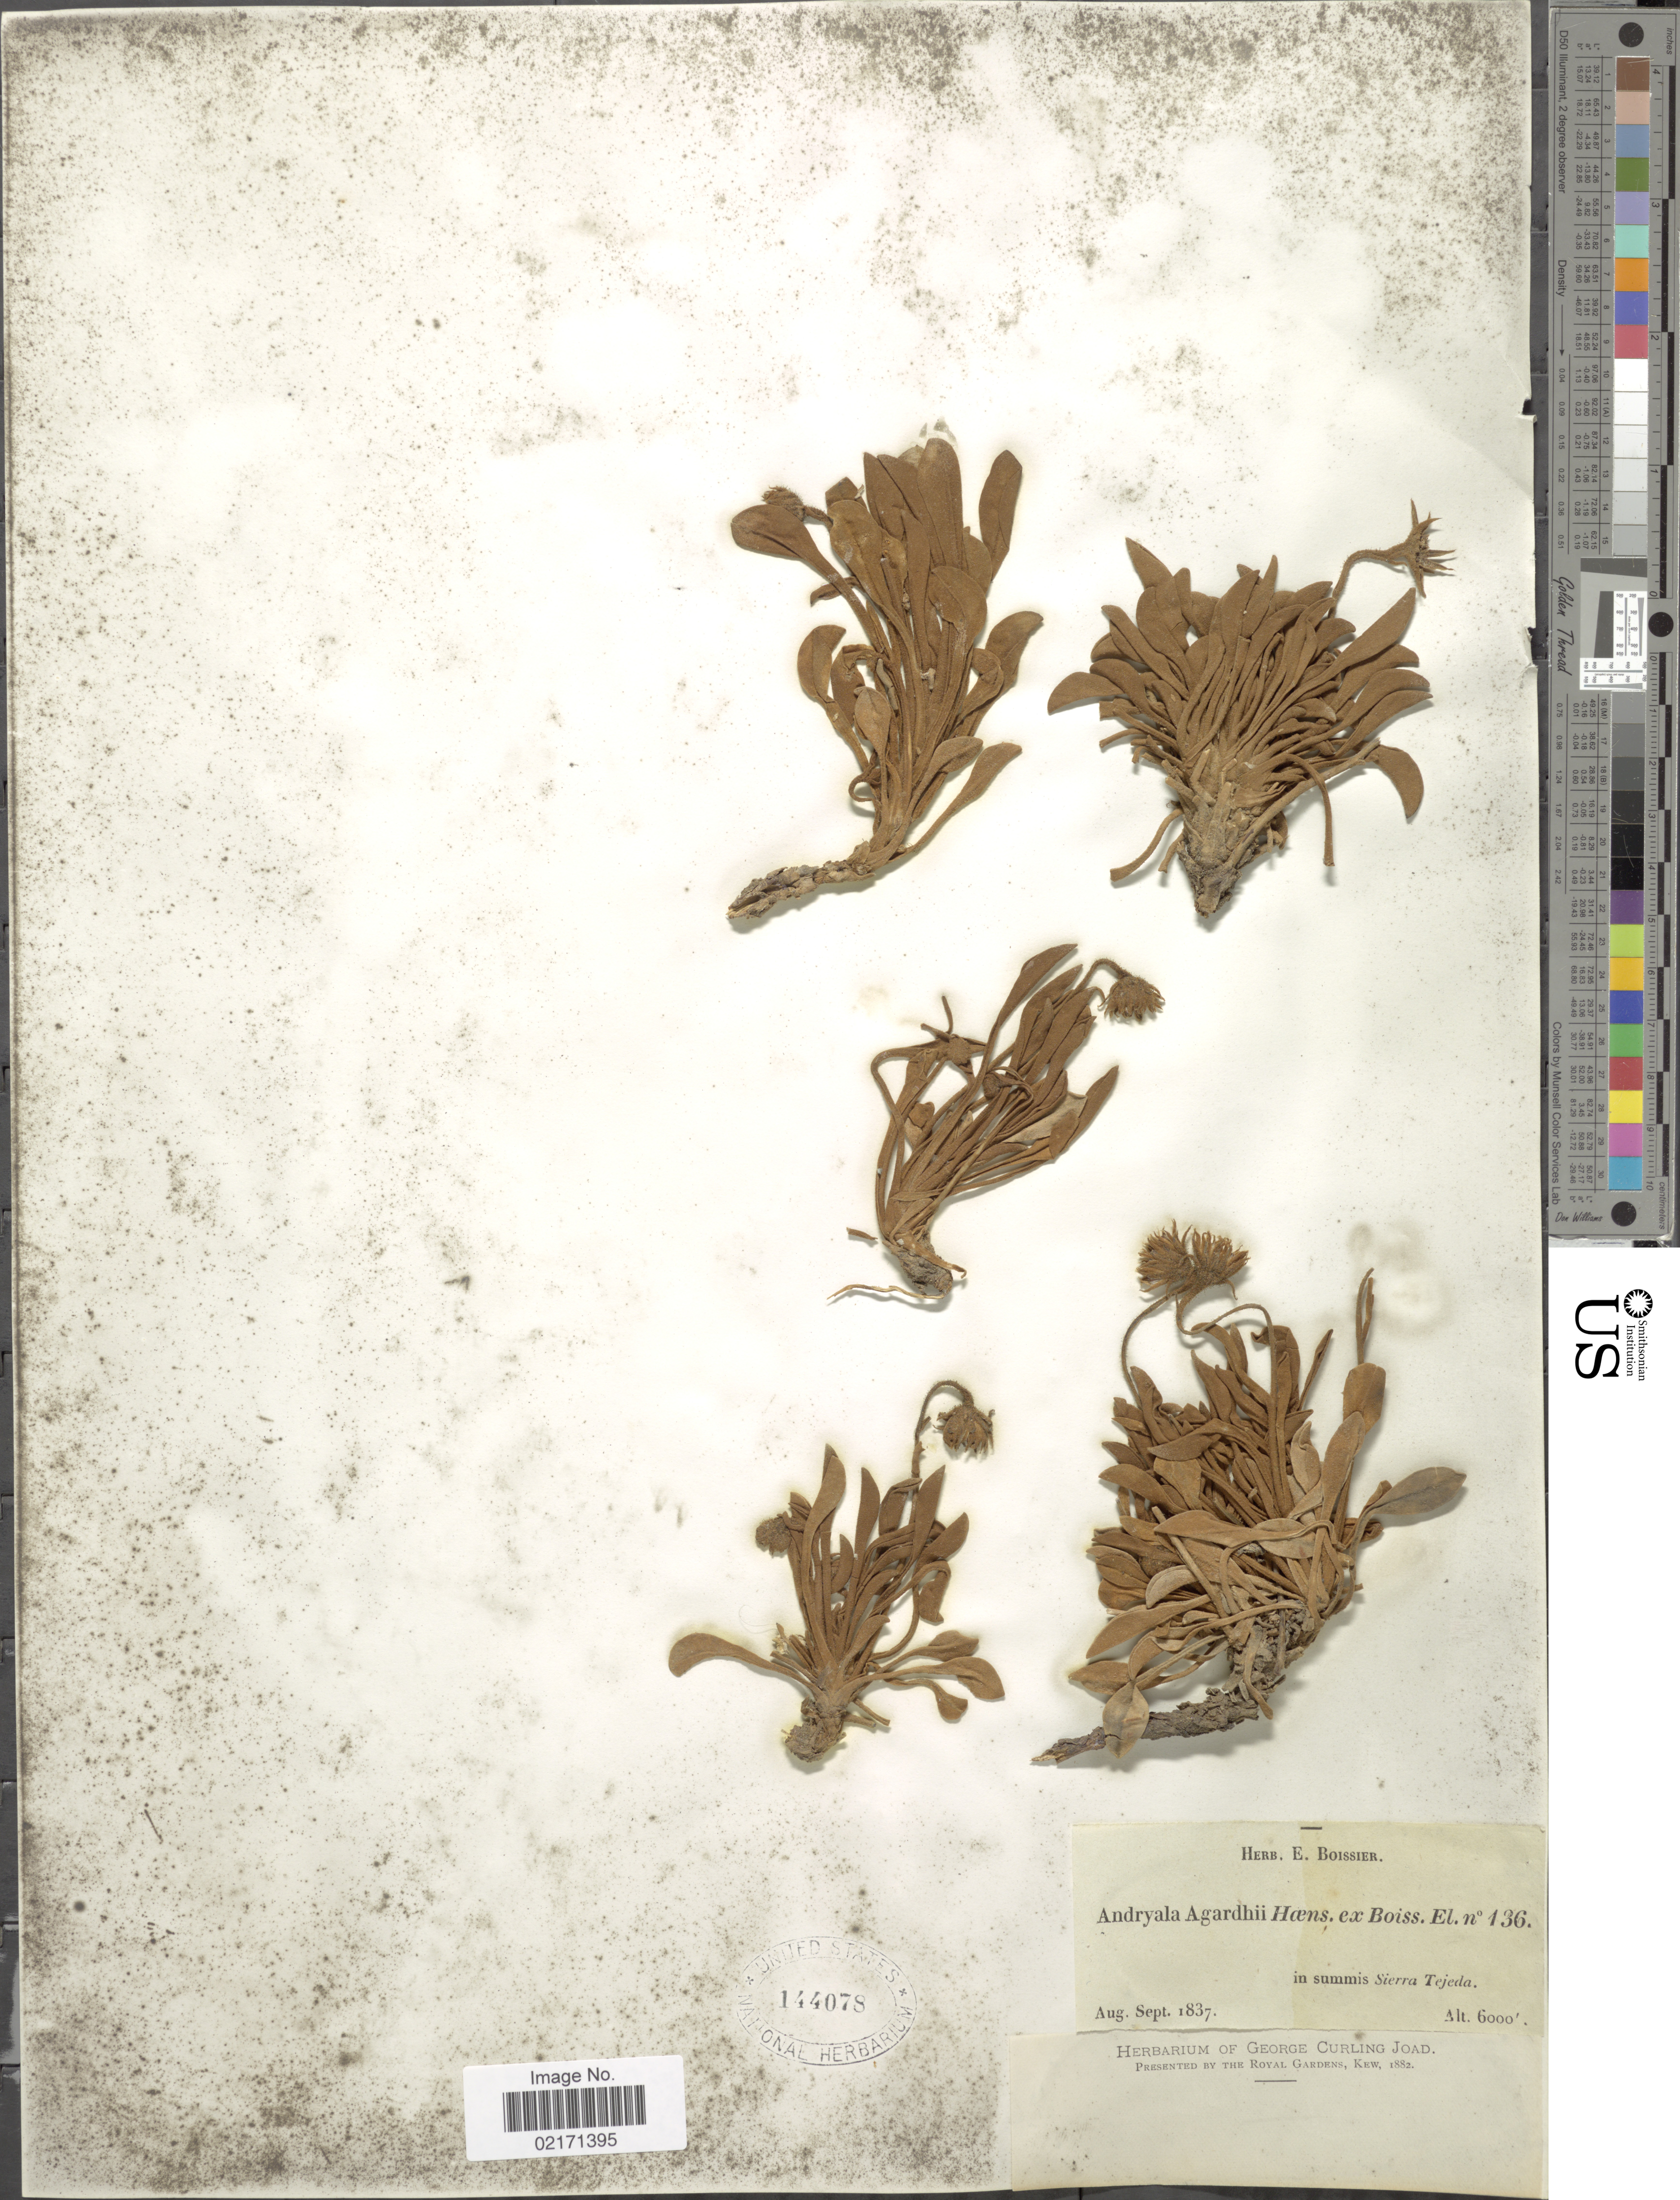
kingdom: Plantae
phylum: Tracheophyta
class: Magnoliopsida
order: Asterales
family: Asteraceae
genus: Andryala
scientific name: Andryala agardhii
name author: Haens. ex DC.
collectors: ex herb. E. Boissier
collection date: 1837-08/1837-09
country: Spain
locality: Sierra Tejeda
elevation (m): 1829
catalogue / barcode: US 144078